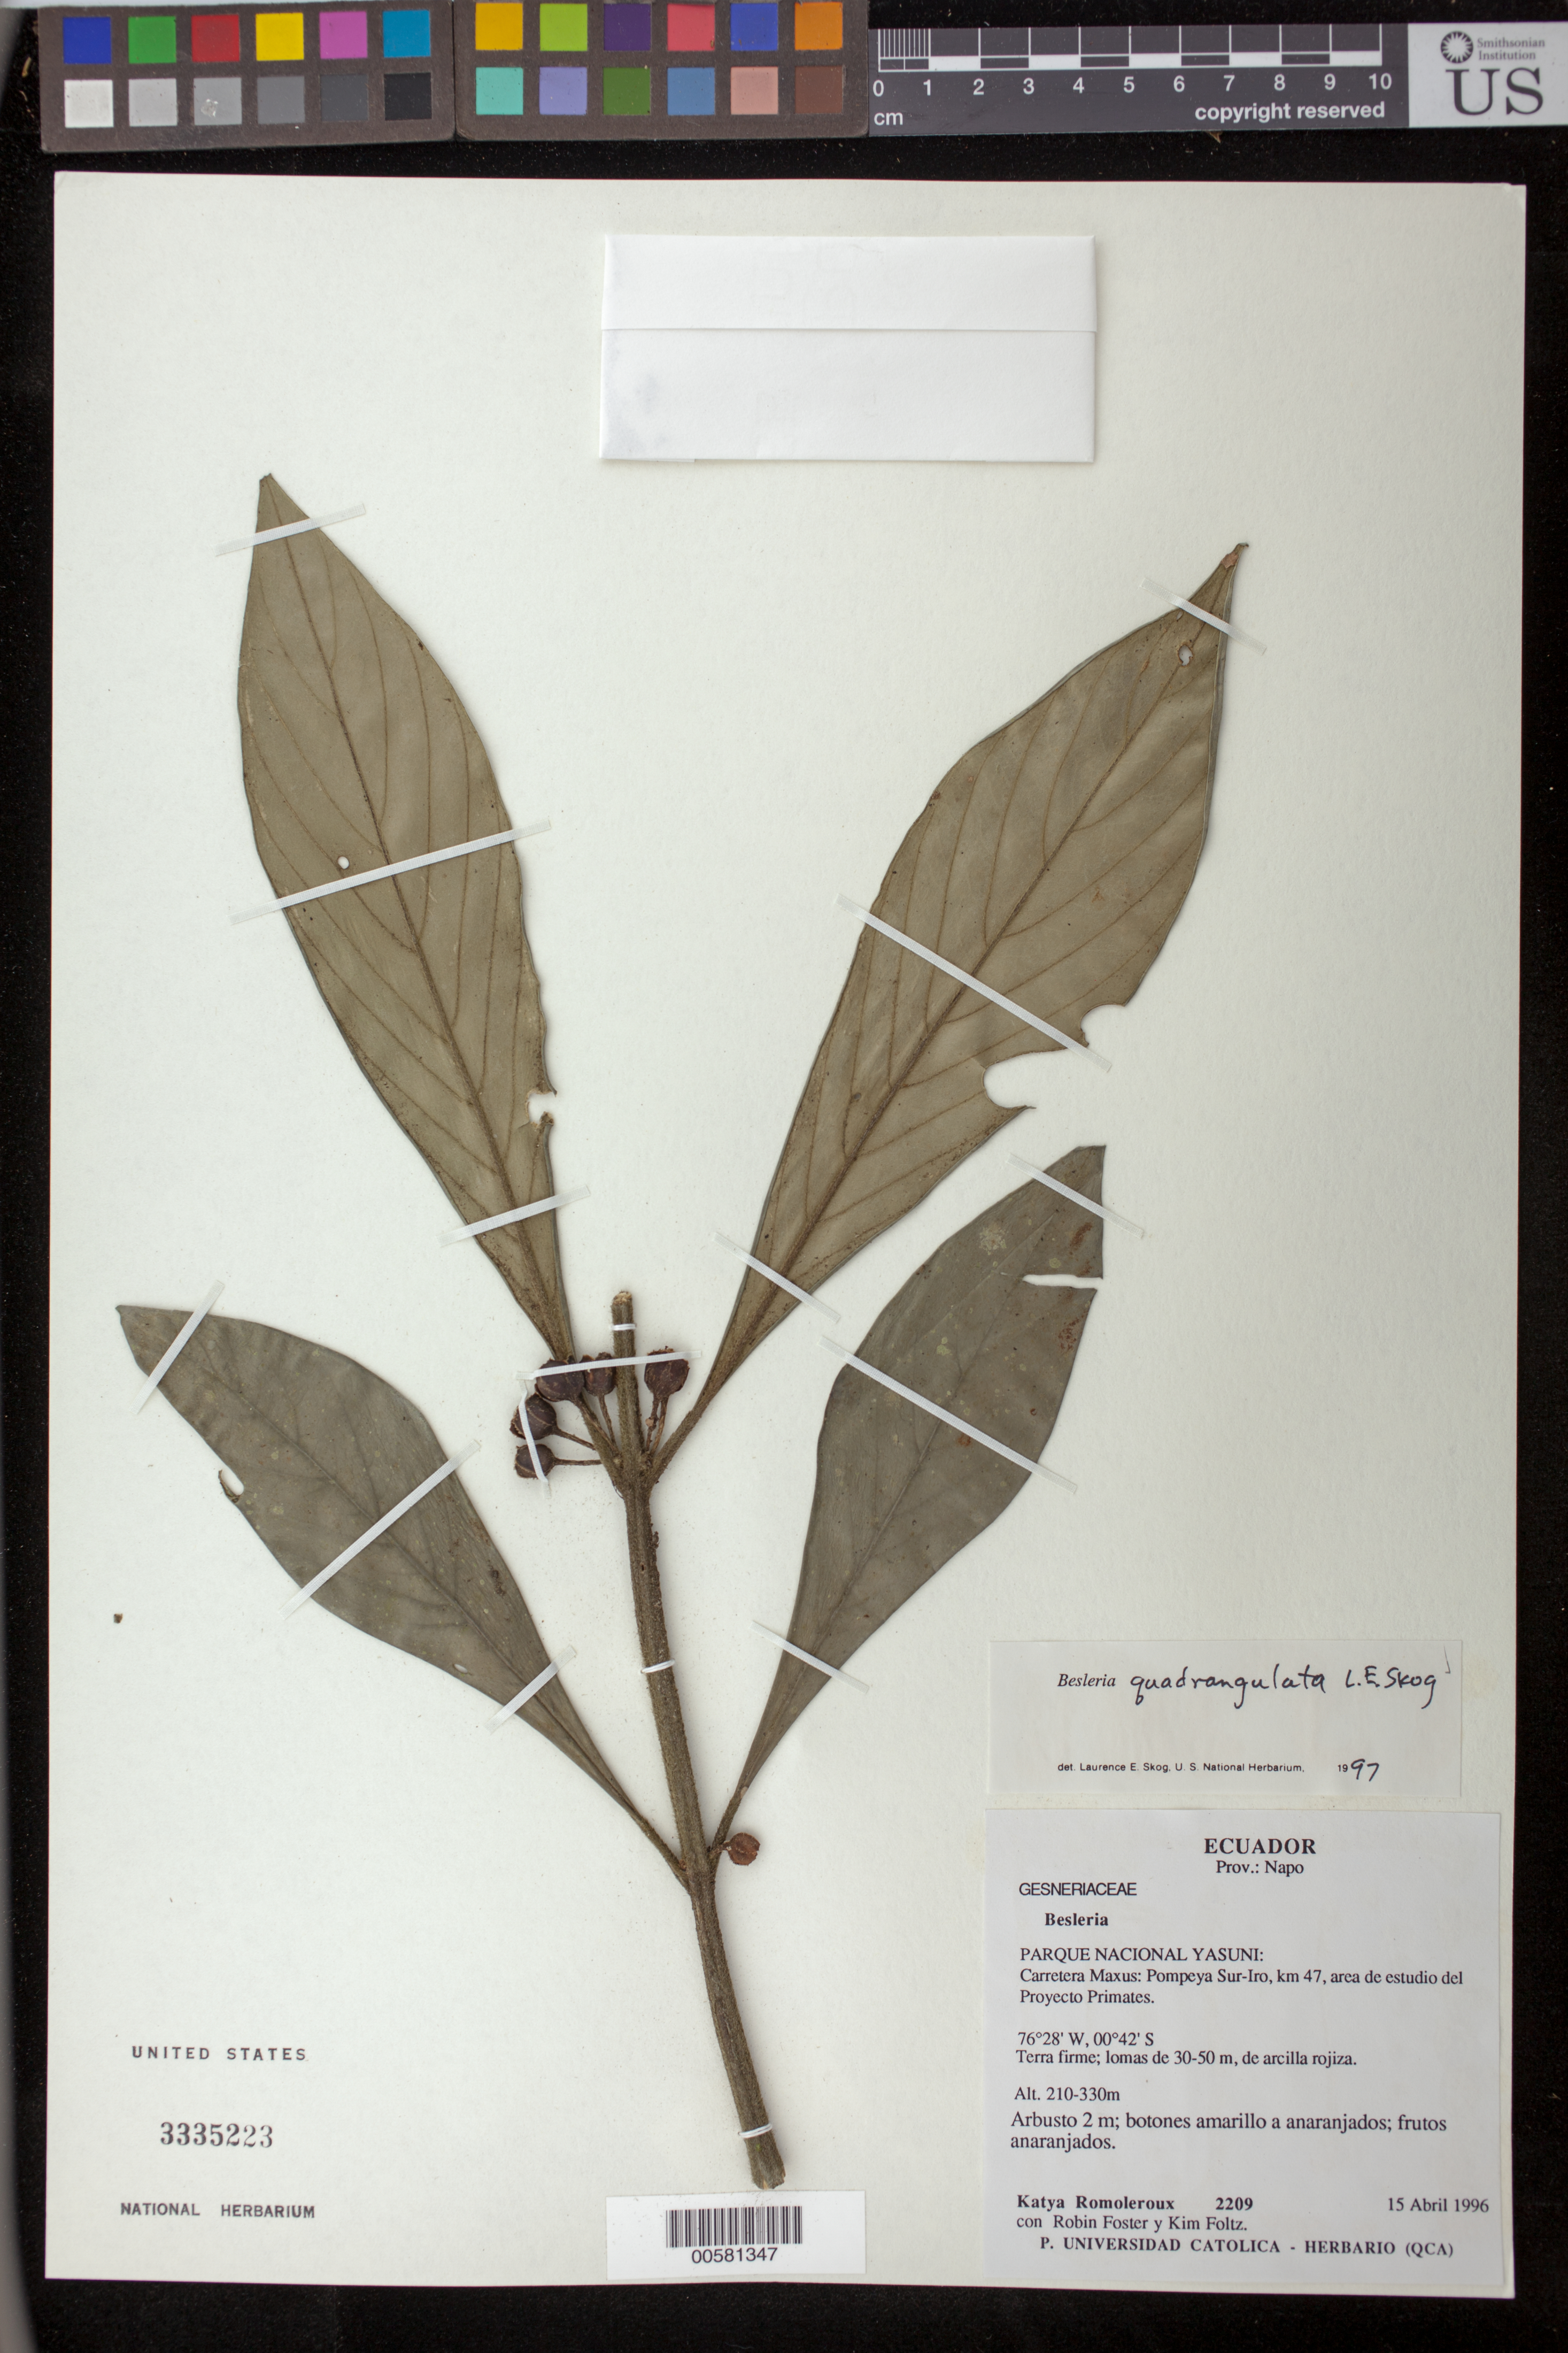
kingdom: Plantae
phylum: Tracheophyta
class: Magnoliopsida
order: Lamiales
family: Gesneriaceae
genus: Besleria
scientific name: Besleria quadrangulata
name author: L.E. Skog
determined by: Skog, Laurence E.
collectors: K. Romoleroux, R. Foster & K. Foltz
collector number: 2209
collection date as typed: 15 Apr 1996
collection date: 1996-04-15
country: Ecuador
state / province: Napo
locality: Parque Nacional Yasuni; Carretera Maxus, Pompeya Sur-Iro, km 47, area de estudio del Proyecto Primates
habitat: Terra firme; lomas de 30-50 m, de arcilla rojiza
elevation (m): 210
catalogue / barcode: US 3335223